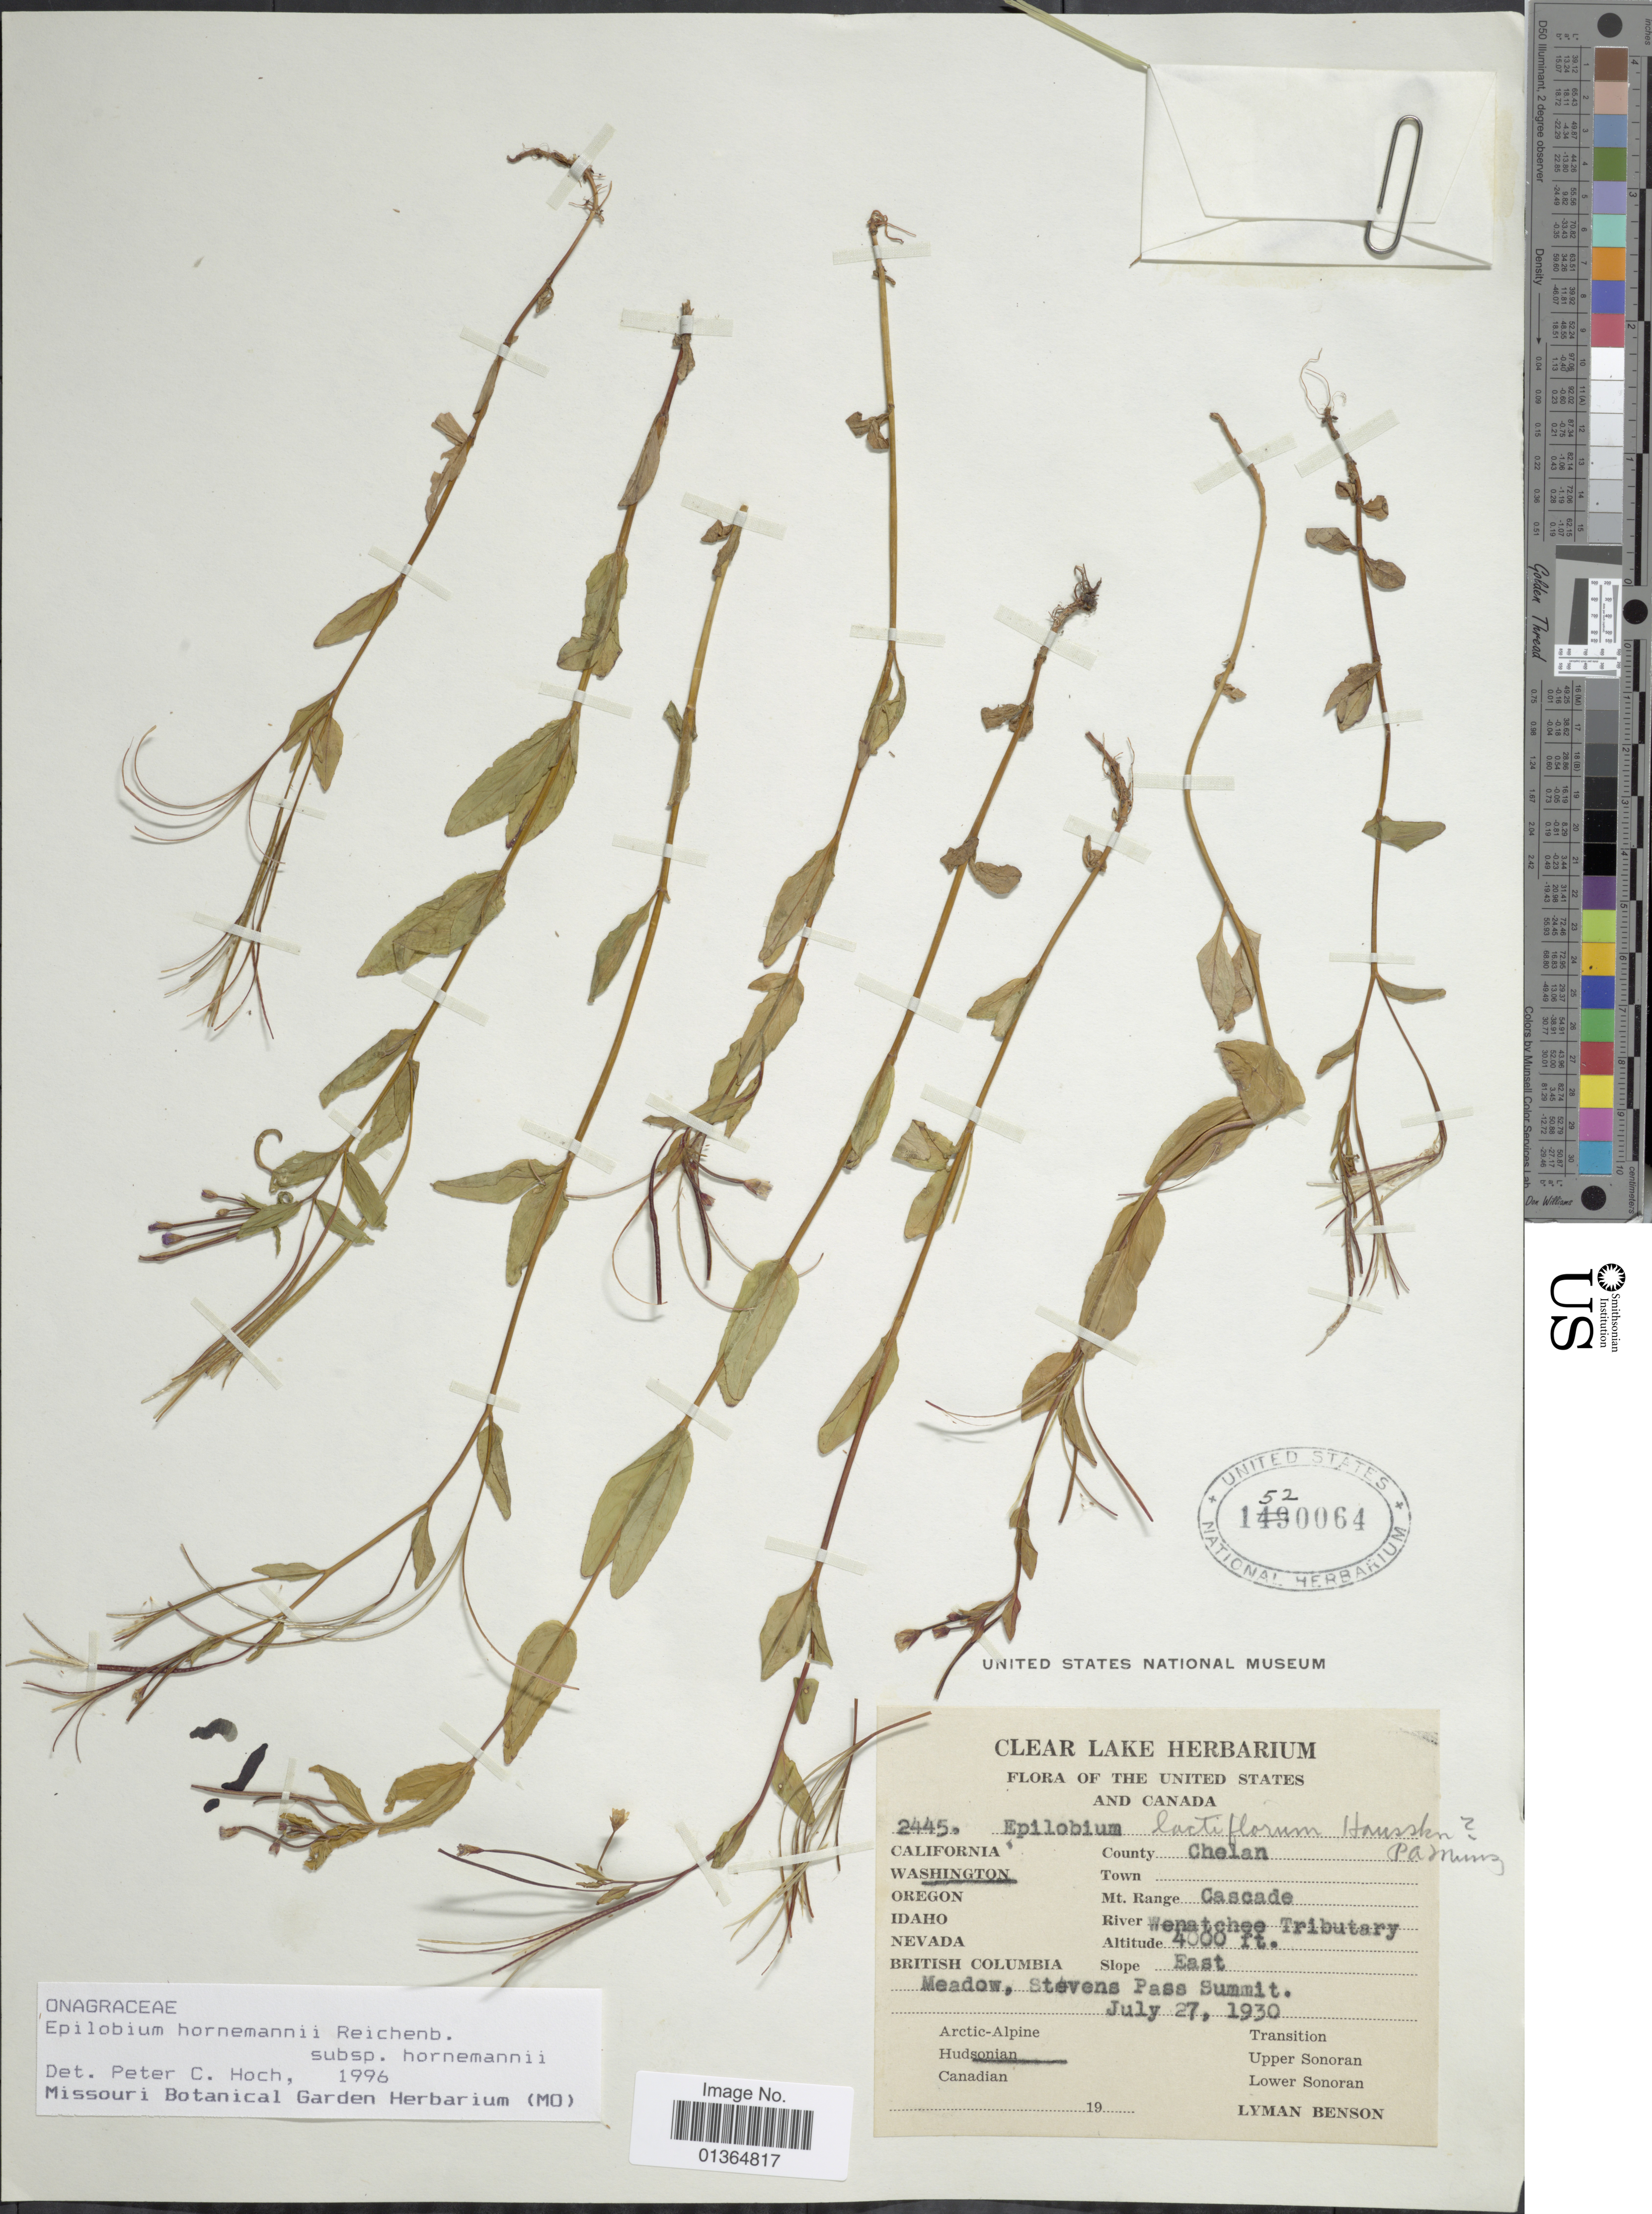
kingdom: Plantae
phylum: Tracheophyta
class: Magnoliopsida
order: Myrtales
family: Onagraceae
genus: Epilobium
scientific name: Epilobium hornemannii subsp. hornemannii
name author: Rchb.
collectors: L. D. Benson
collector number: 2445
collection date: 1930-07-27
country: United States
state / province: Washington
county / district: Chelan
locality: County Chelan. Mt. Range Cascade. River Wenatchee Tributary. Slope East. Meadow, Stevens Pass Summit.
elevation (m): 1219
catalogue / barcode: US 1520064